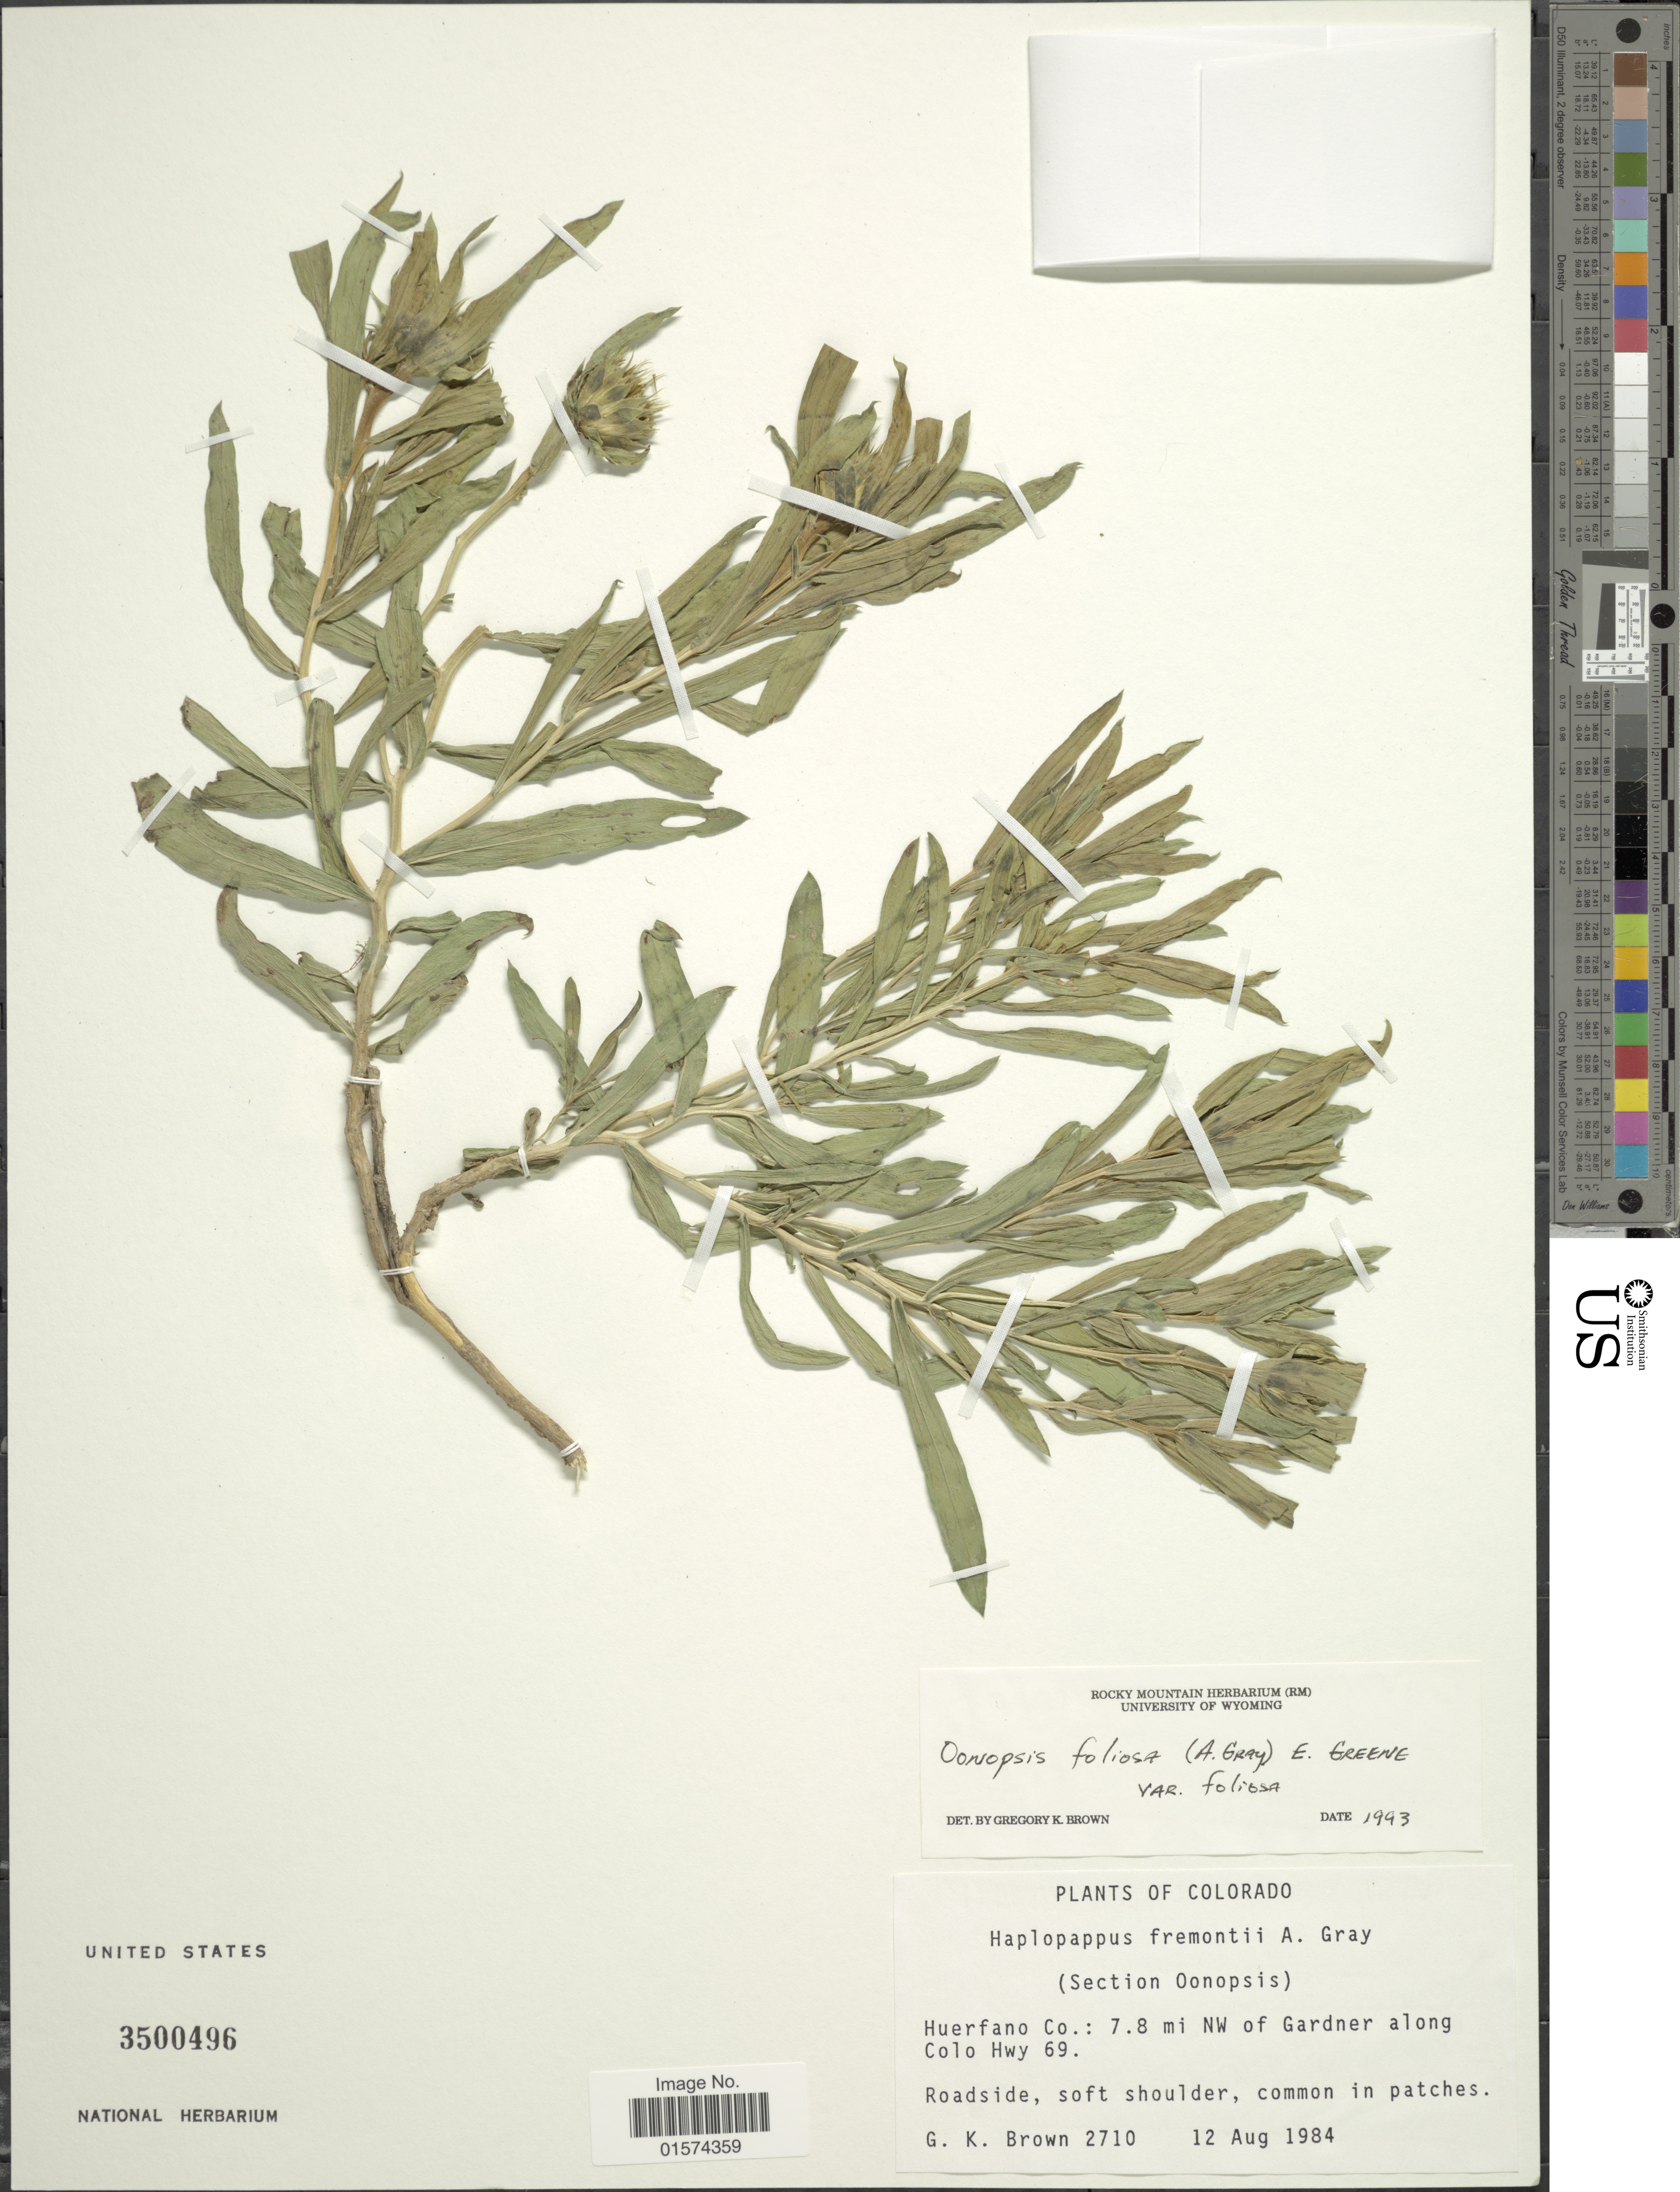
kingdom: Plantae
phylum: Tracheophyta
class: Magnoliopsida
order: Asterales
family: Asteraceae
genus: Oonopsis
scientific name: Oonopsis foliosa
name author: Greene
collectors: G. K. Brown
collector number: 2710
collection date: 1984-08-12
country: United States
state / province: Colorado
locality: Huerfano Co.: 7.8 mi NW of Gardner along Colo Hwy 69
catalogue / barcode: US 3500496